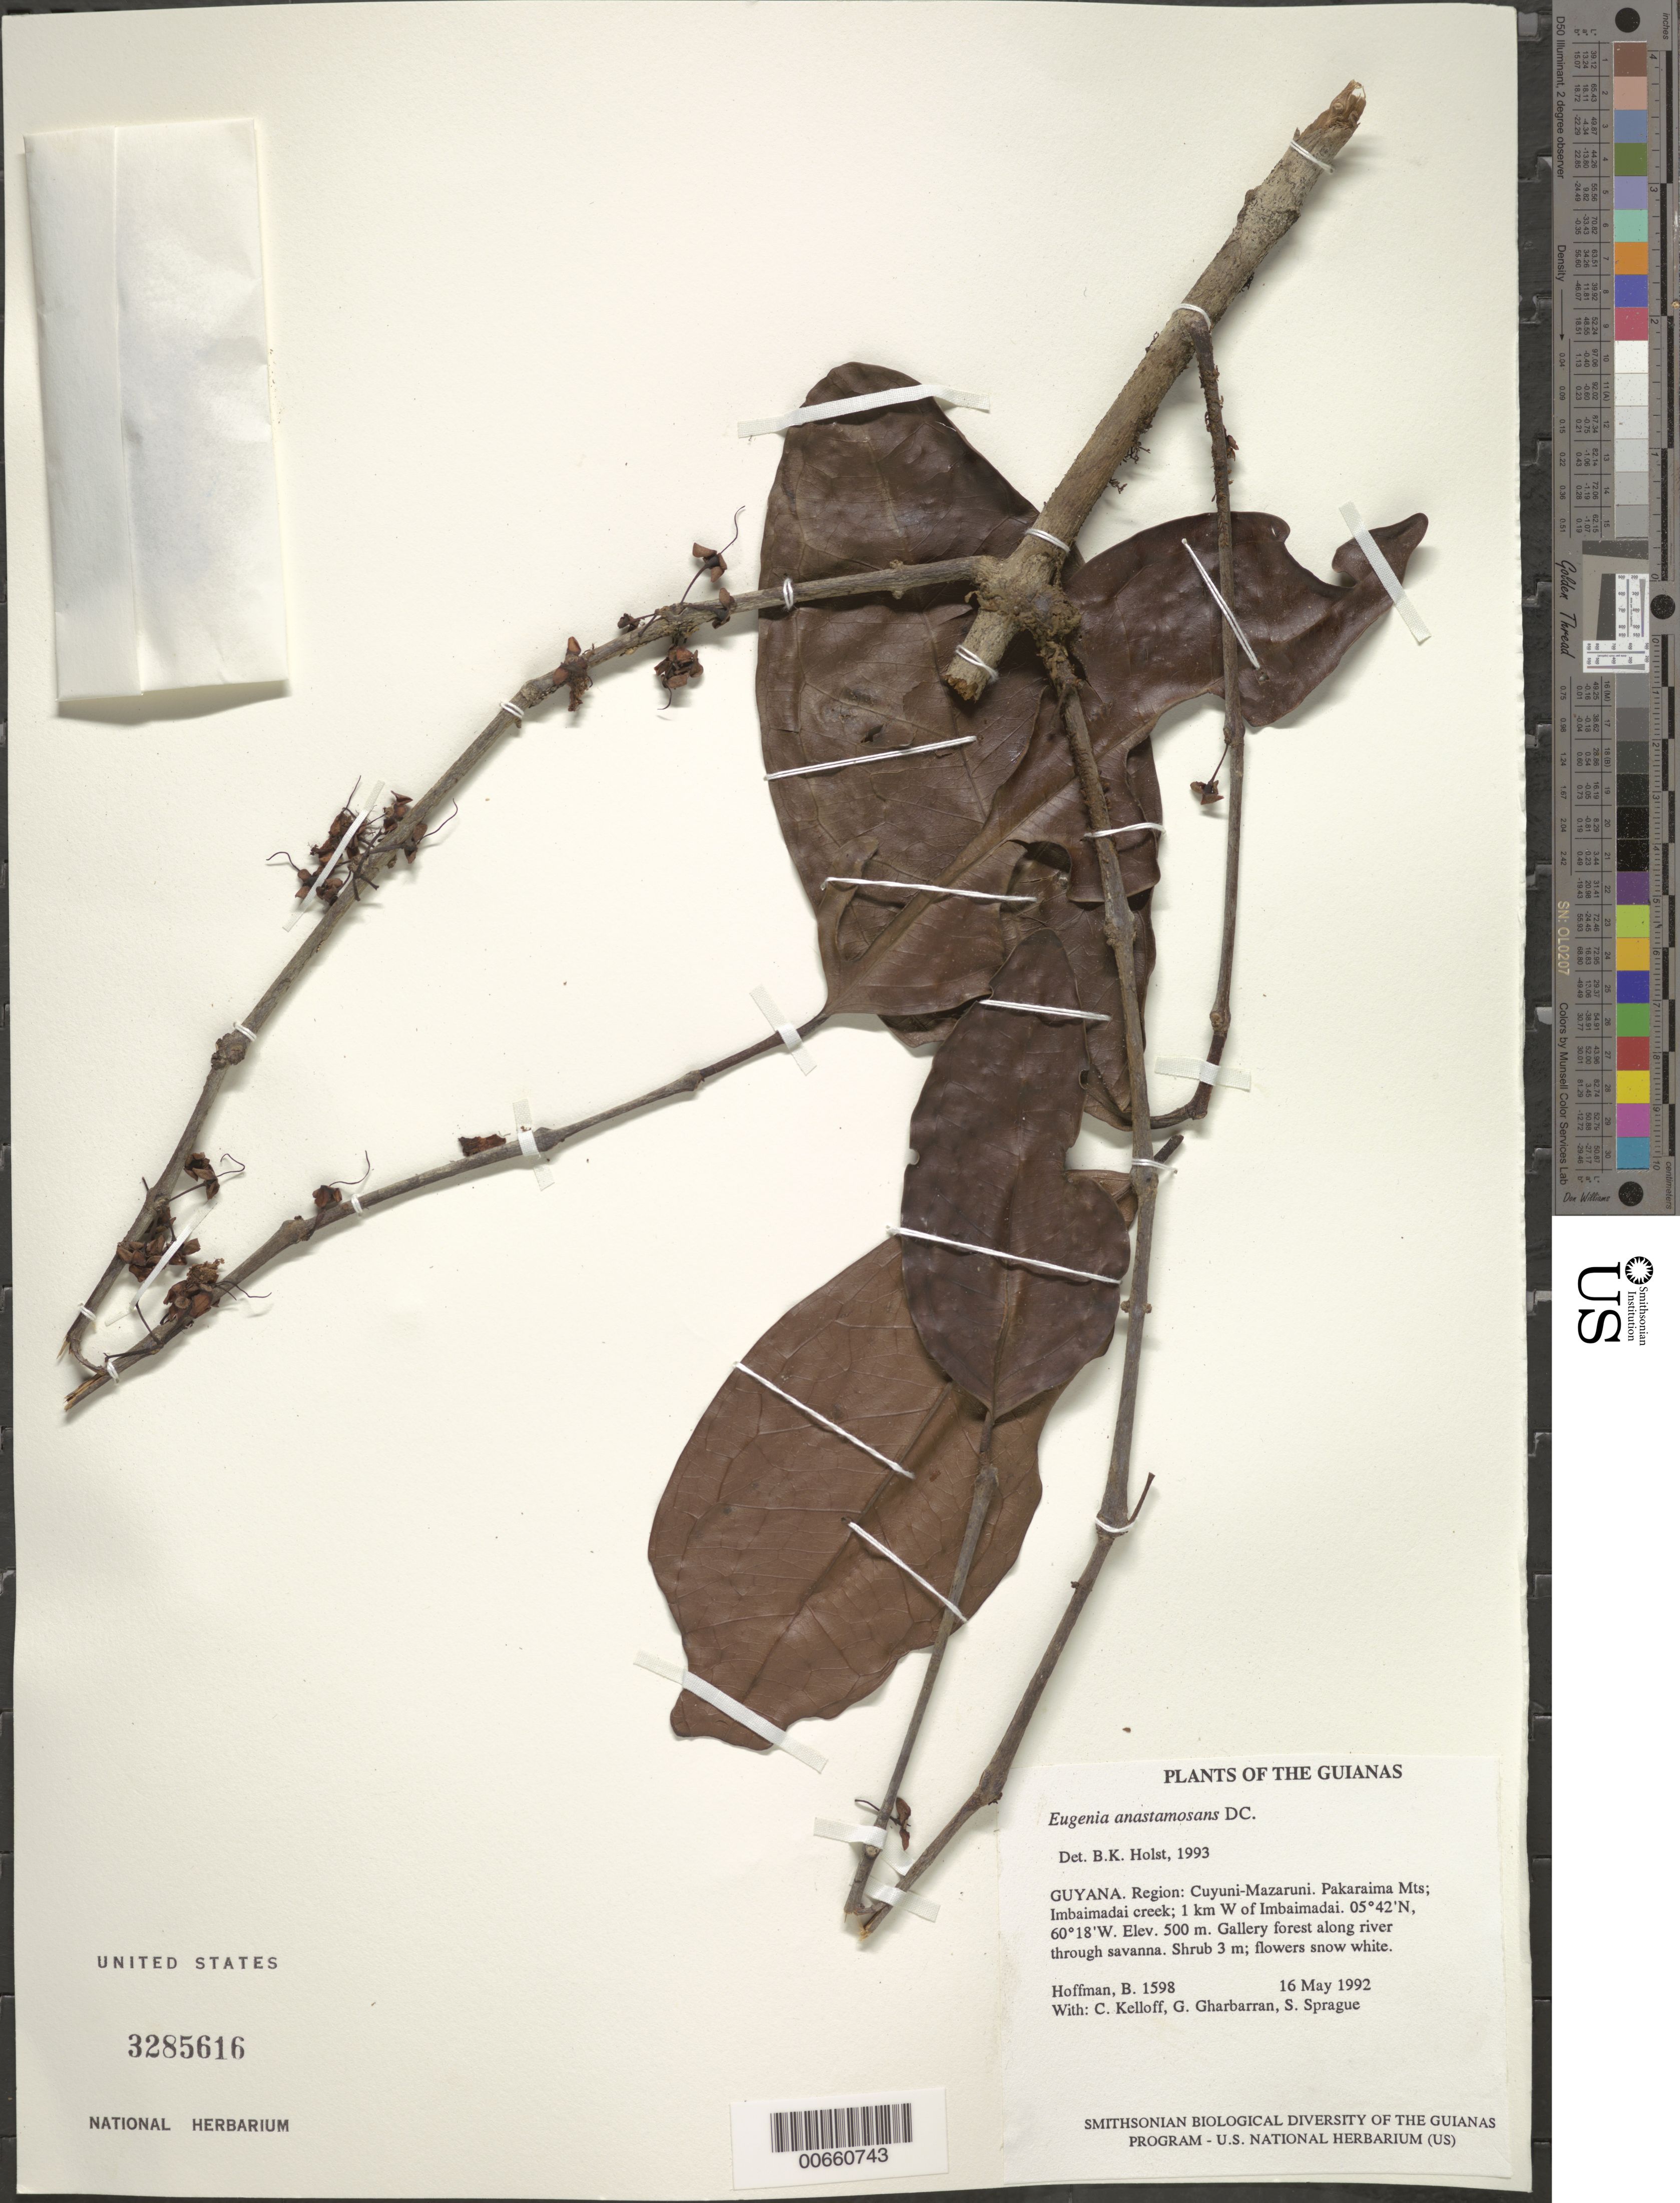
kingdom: Plantae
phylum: Tracheophyta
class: Magnoliopsida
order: Myrtales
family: Myrtaceae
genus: Eugenia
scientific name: Eugenia anastomosans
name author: DC.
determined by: Holst, Bruce K.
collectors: B. Hoffman, C. L. Kelloff, G. Gharbarran & S. Sprague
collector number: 1598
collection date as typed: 16 May 1992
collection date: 1992-05-16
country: Guyana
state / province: Cuyuni-Mazaruni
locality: Pakaraima Mts; Imbaimadai Creek; 1 km W of Imbaimadai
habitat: Gallery forest along river through savanna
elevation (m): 500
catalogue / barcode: US 3285616